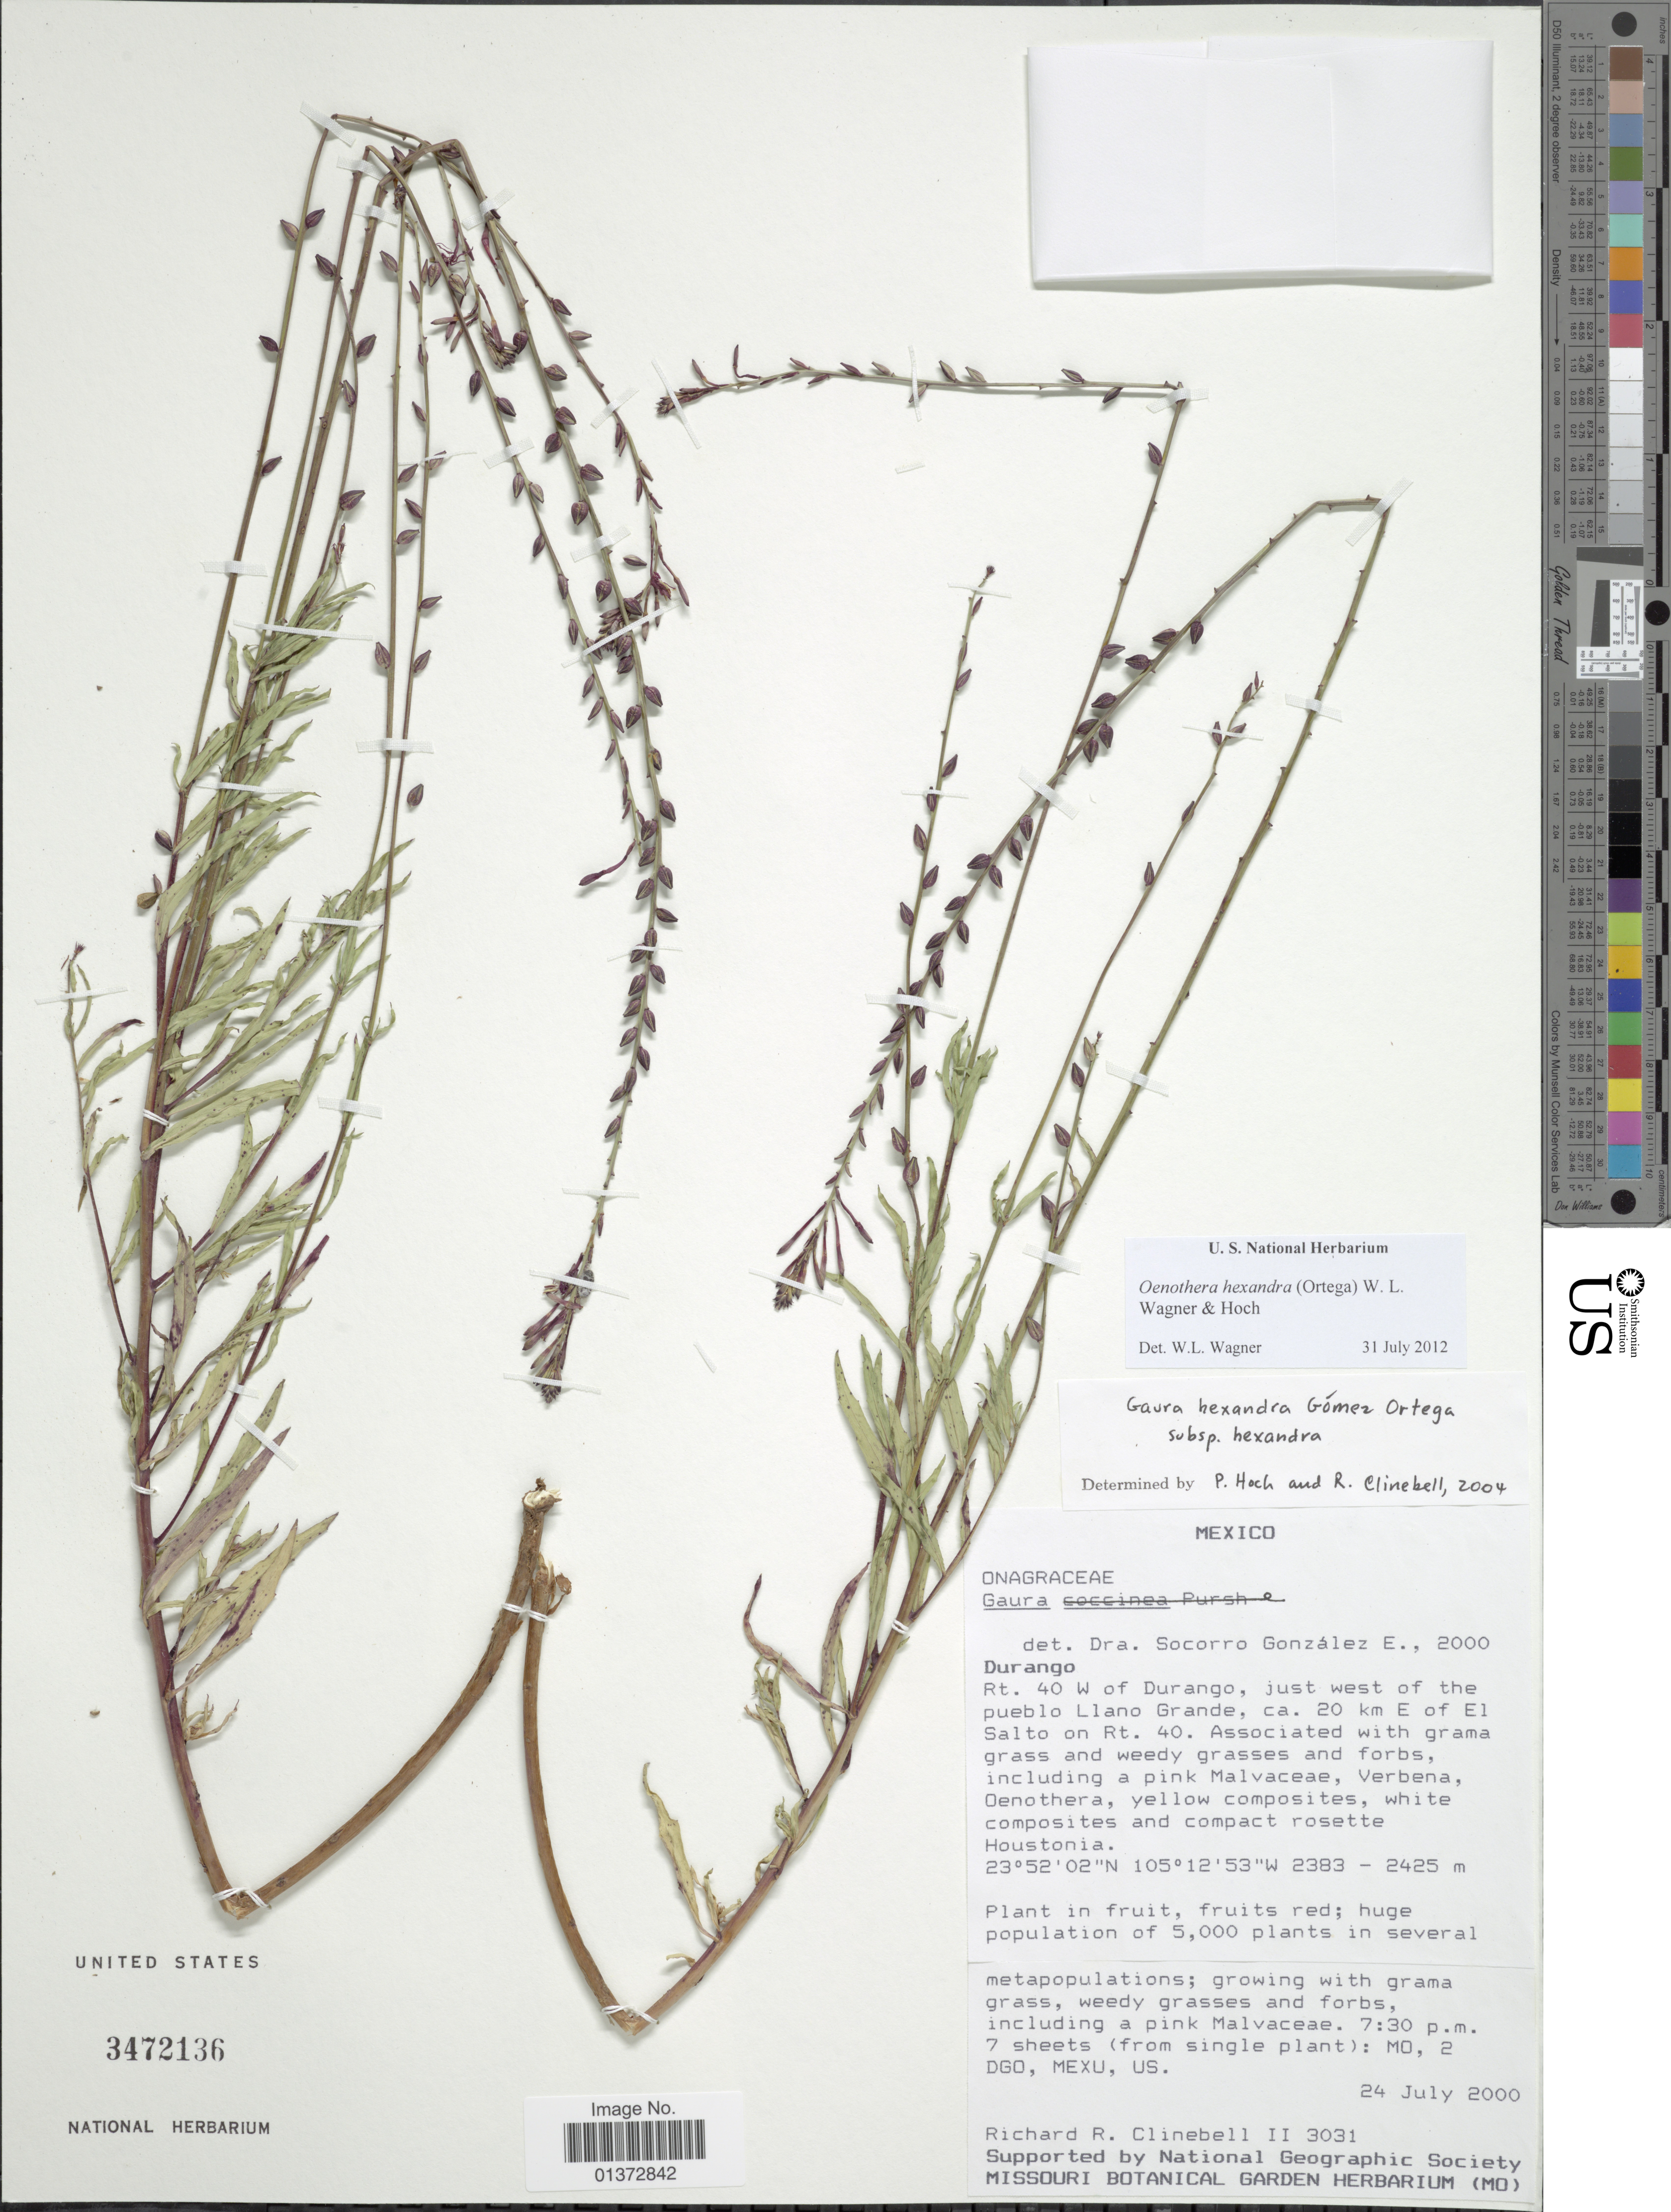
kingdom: Plantae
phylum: Tracheophyta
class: Magnoliopsida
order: Myrtales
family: Onagraceae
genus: Oenothera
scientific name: Oenothera hexandra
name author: (Ortega) W.L. Wagner & Hoch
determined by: Wagner, W. L., (BOT), Smithsonian Institution - National Museum of Natural History (UNITED STATES)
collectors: R. Clinebell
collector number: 3031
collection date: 2000-07-24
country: Mexico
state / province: Durango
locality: Rt. 40 W of Durango, just west of the pueblo Llano Grande, ca. 20 km E of El Salto on Rt. 40.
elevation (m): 2383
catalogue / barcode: US 3472136